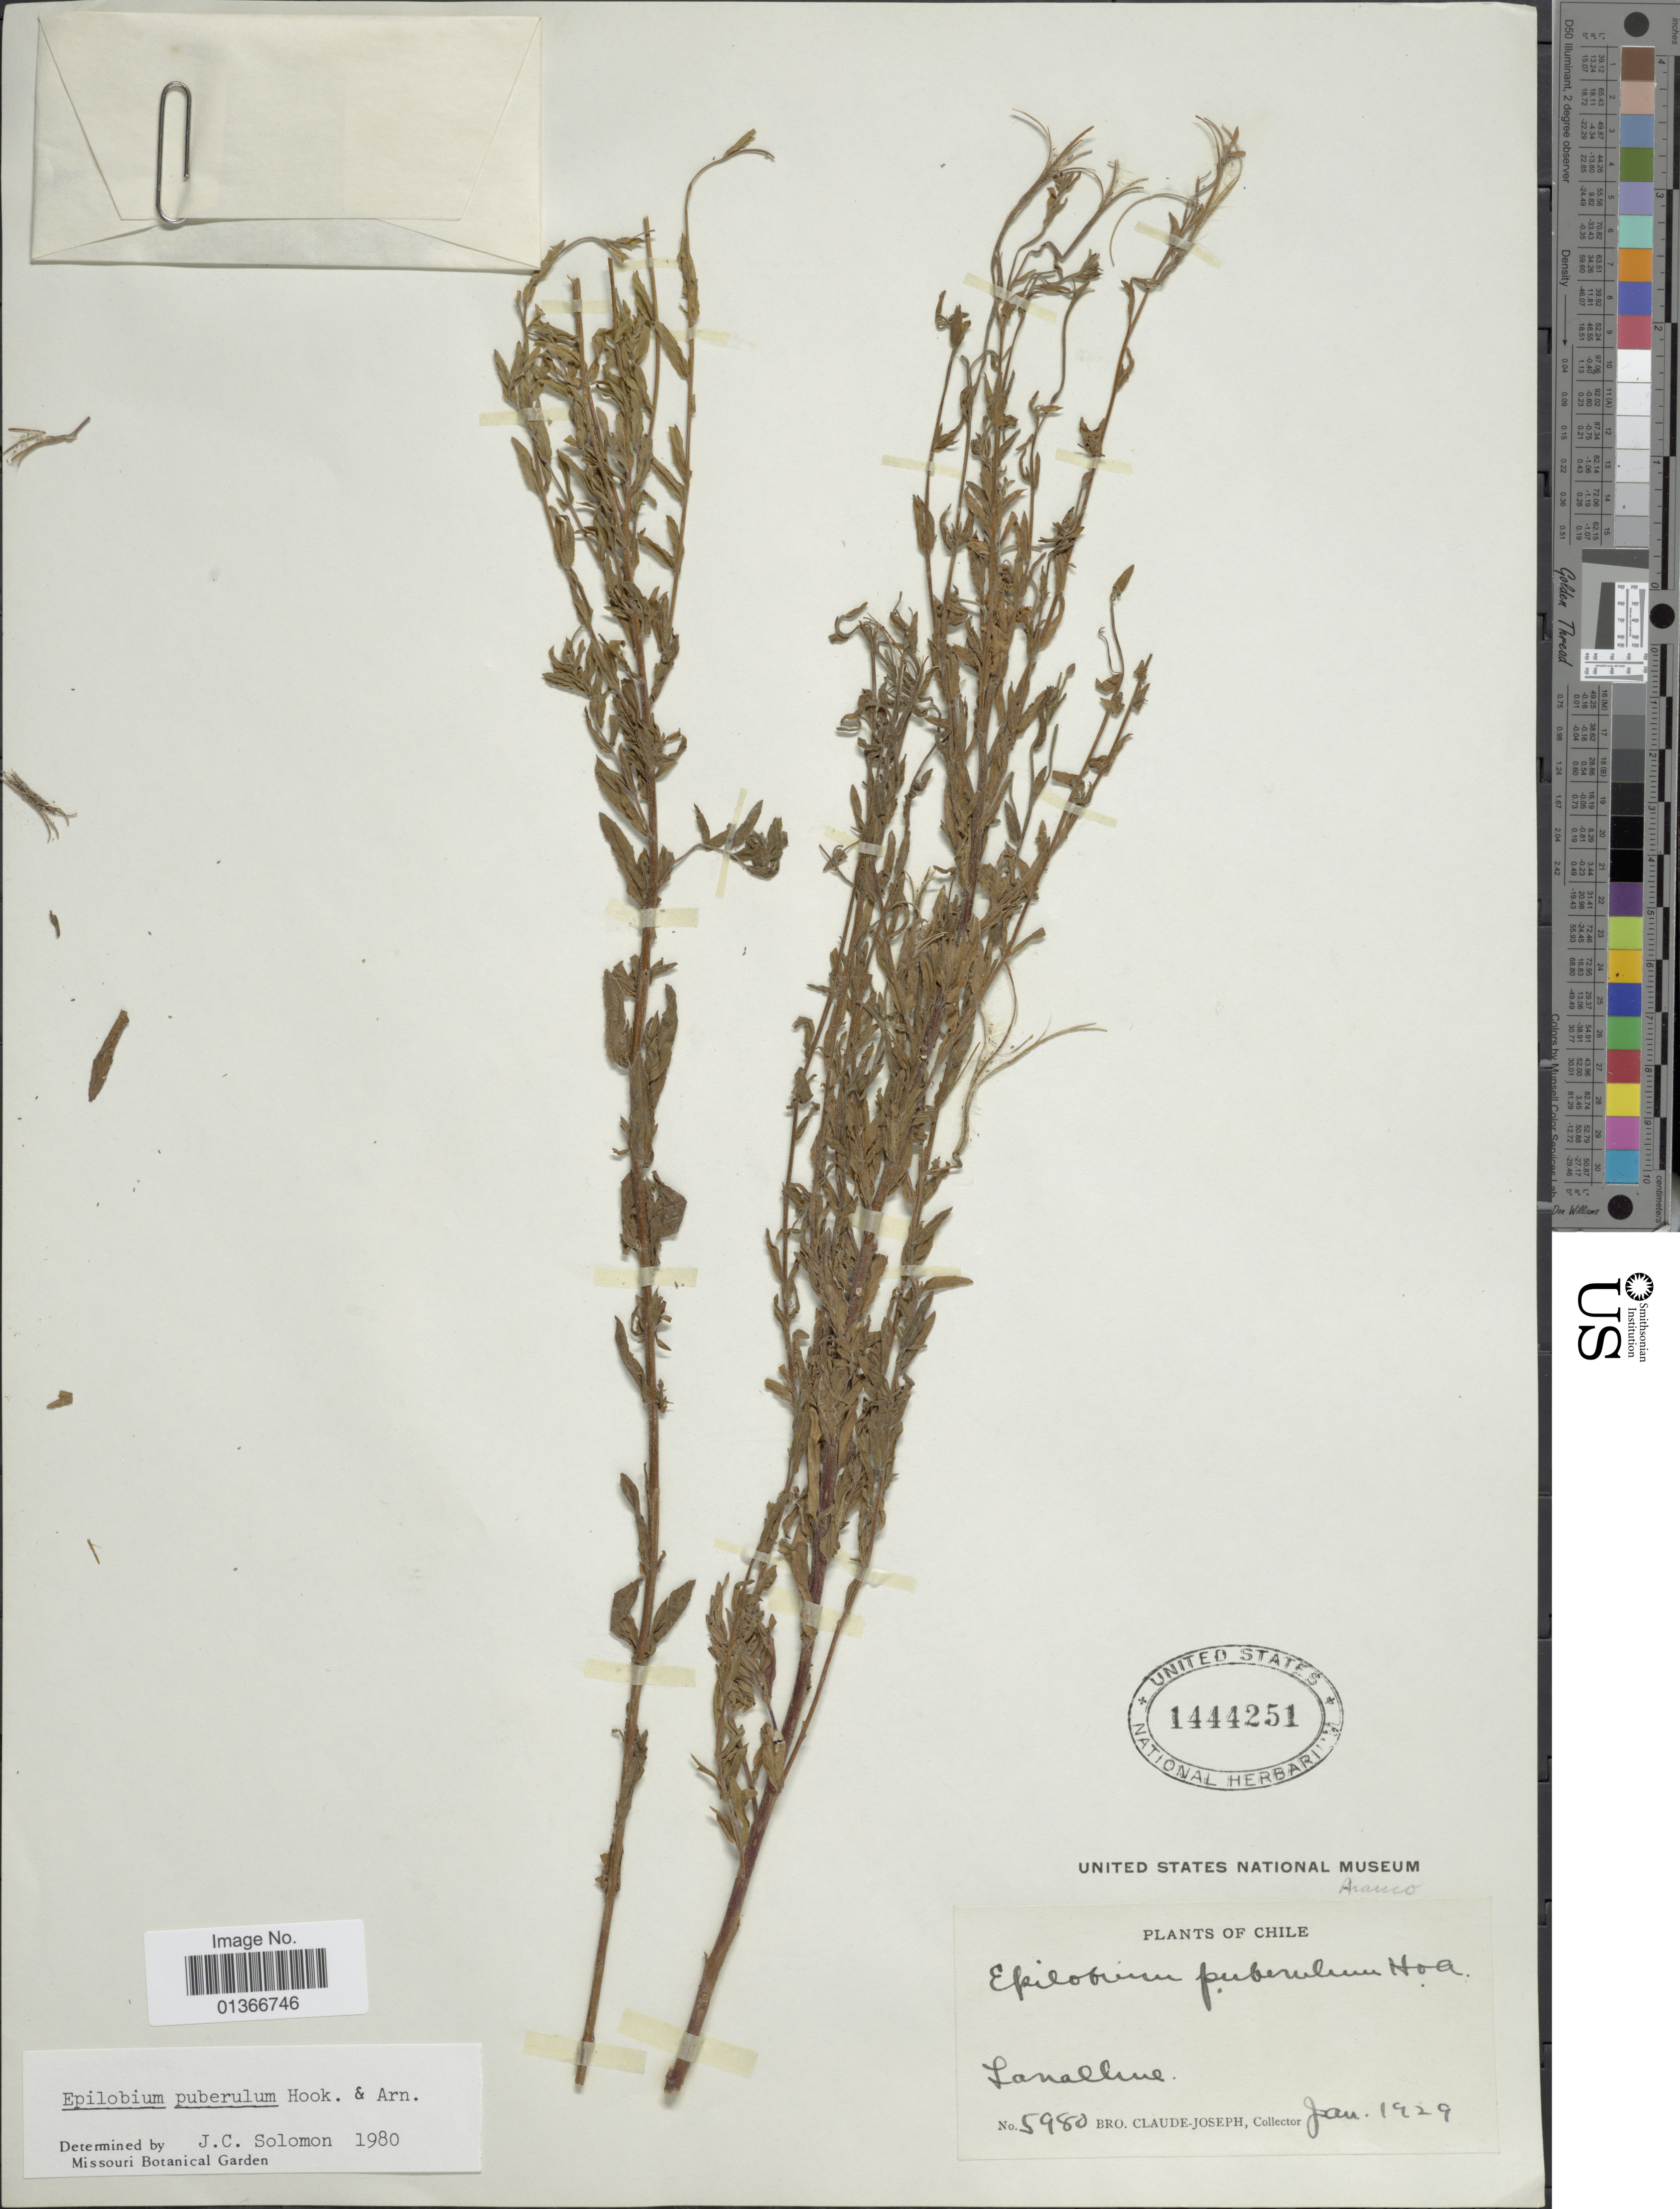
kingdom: Plantae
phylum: Tracheophyta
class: Magnoliopsida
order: Myrtales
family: Onagraceae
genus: Epilobium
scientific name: Epilobium puberulum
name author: Hook. & Arn.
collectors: Bro. Claude-Joseph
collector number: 5980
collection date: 1929-01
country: Chile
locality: Lanalhue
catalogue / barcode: US 1444251